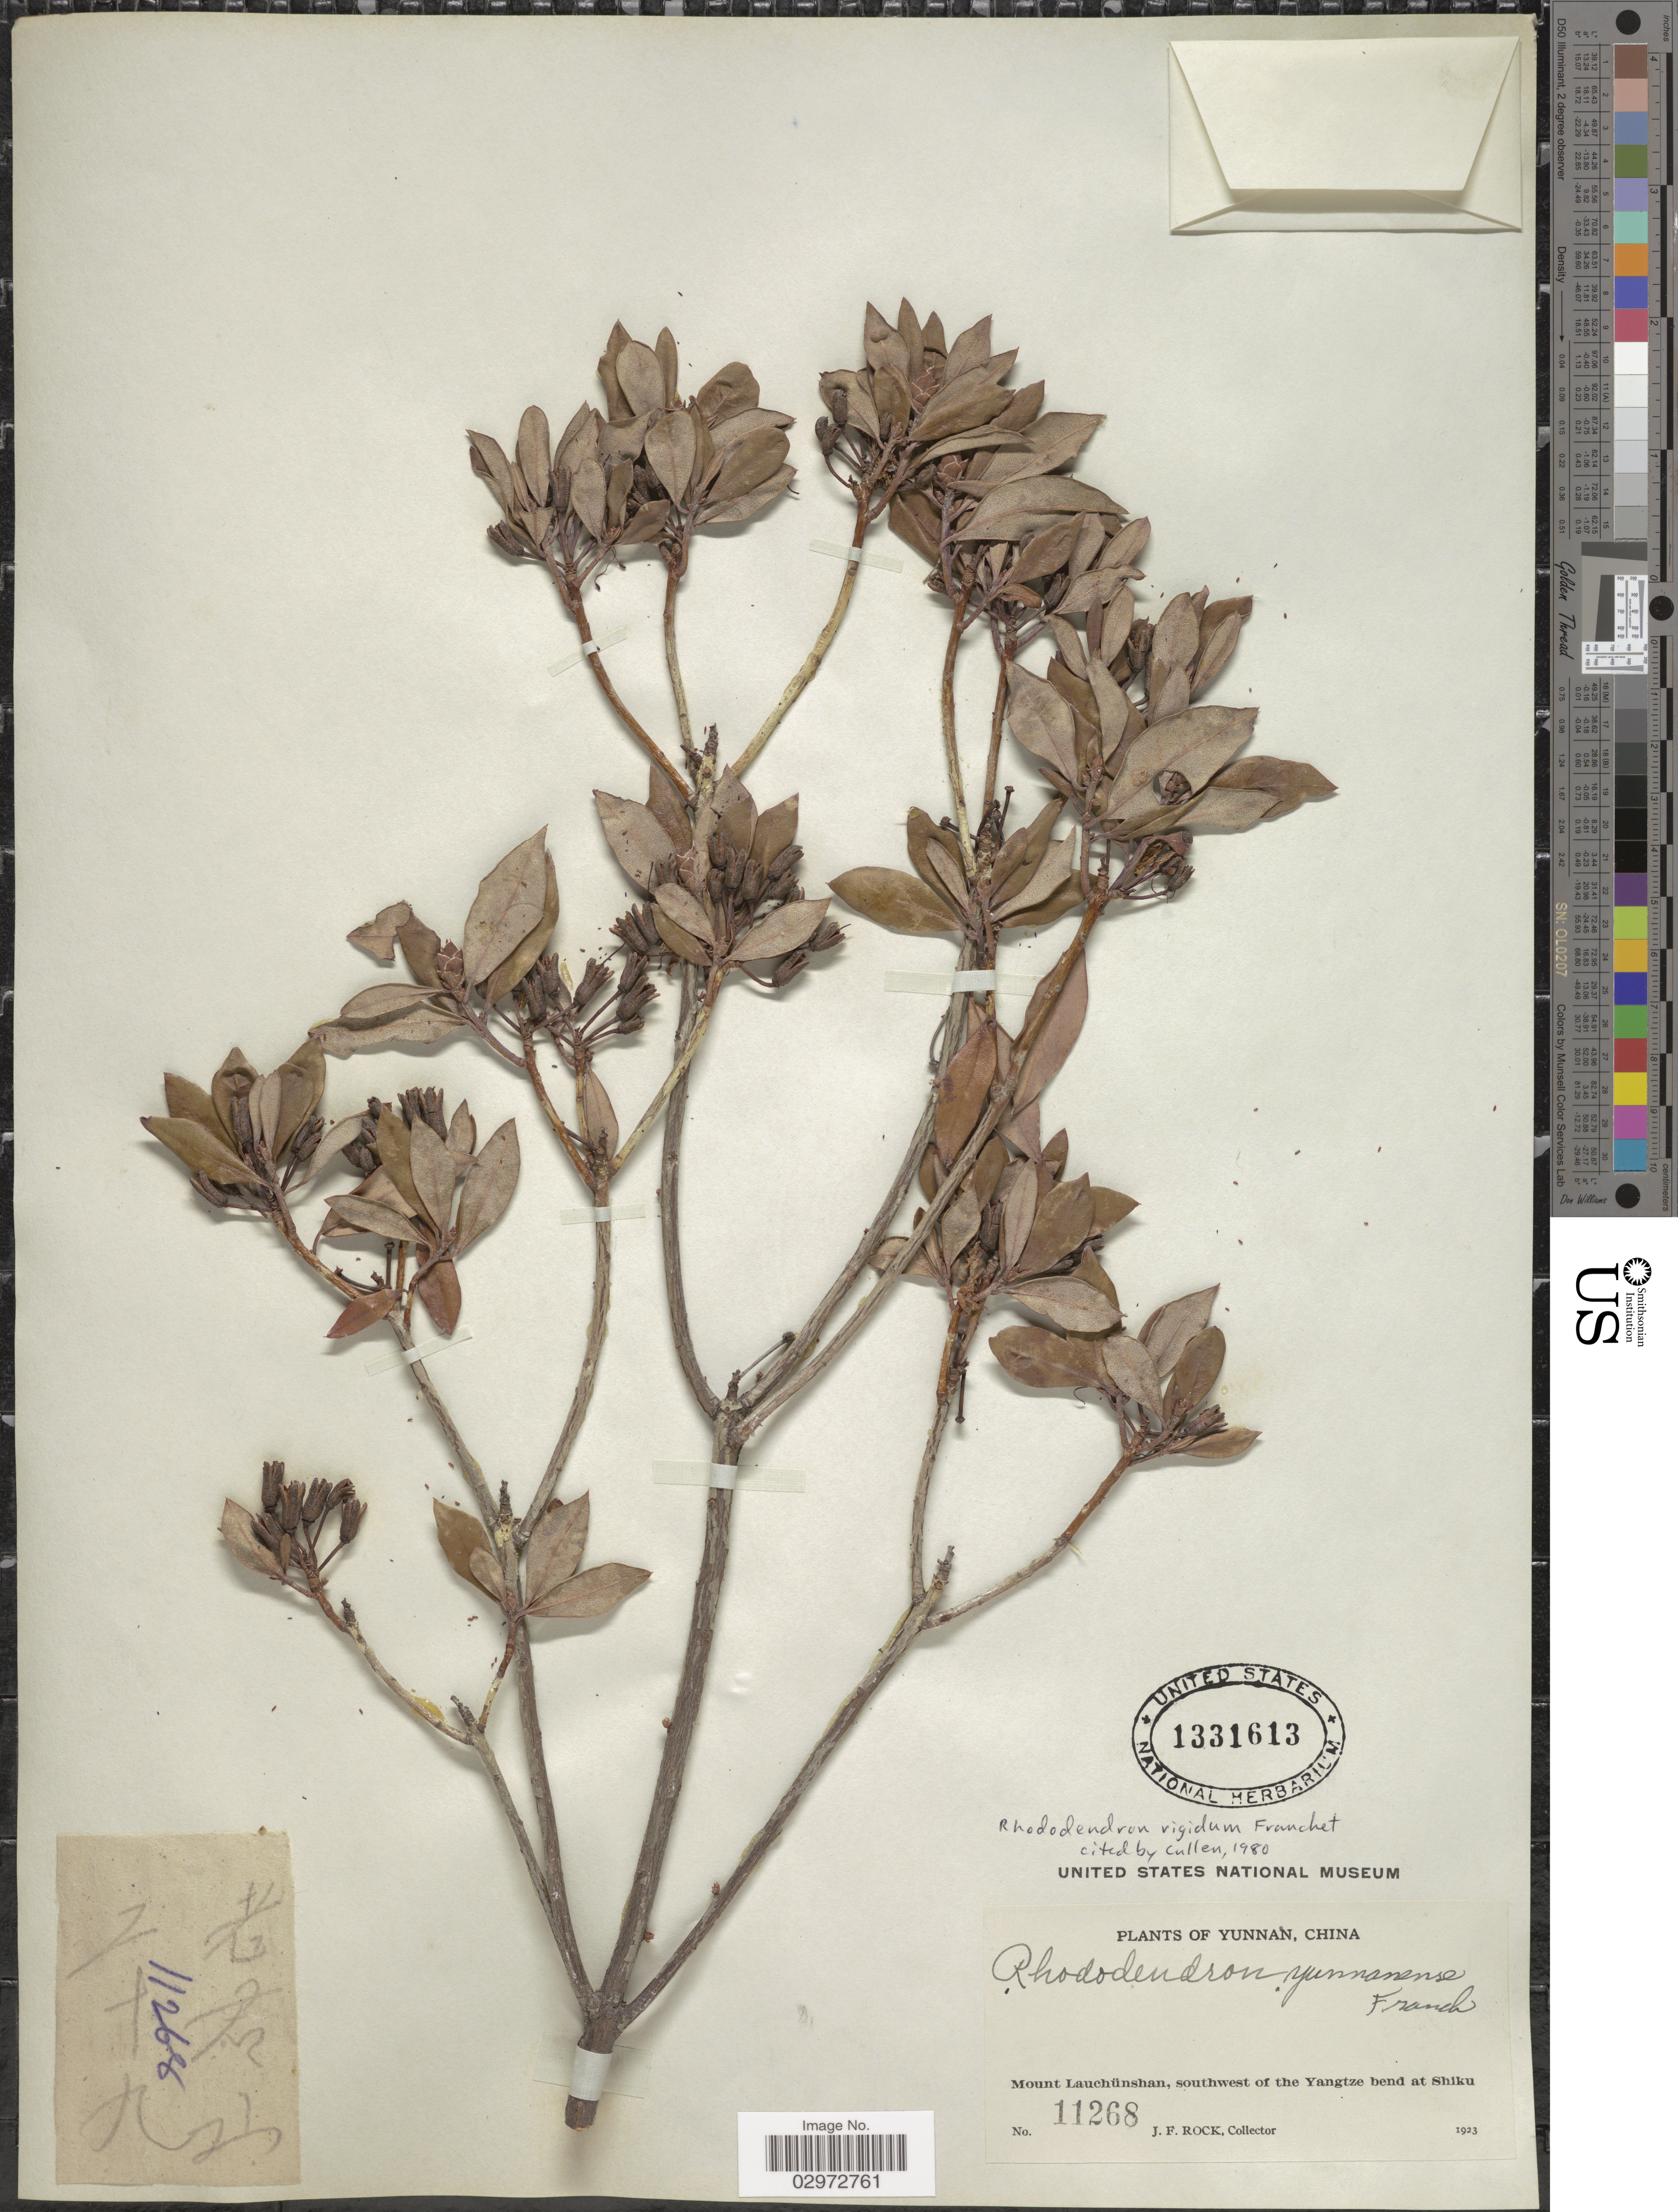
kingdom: Plantae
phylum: Tracheophyta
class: Magnoliopsida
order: Ericales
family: Ericaceae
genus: Rhododendron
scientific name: Rhododendron rigidum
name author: Franch.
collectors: J. Rock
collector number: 11268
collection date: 1923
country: China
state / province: Yunnan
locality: Mount Lauchünshan, southwest of the Yangtze bend at Shiku.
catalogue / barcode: US 1331613